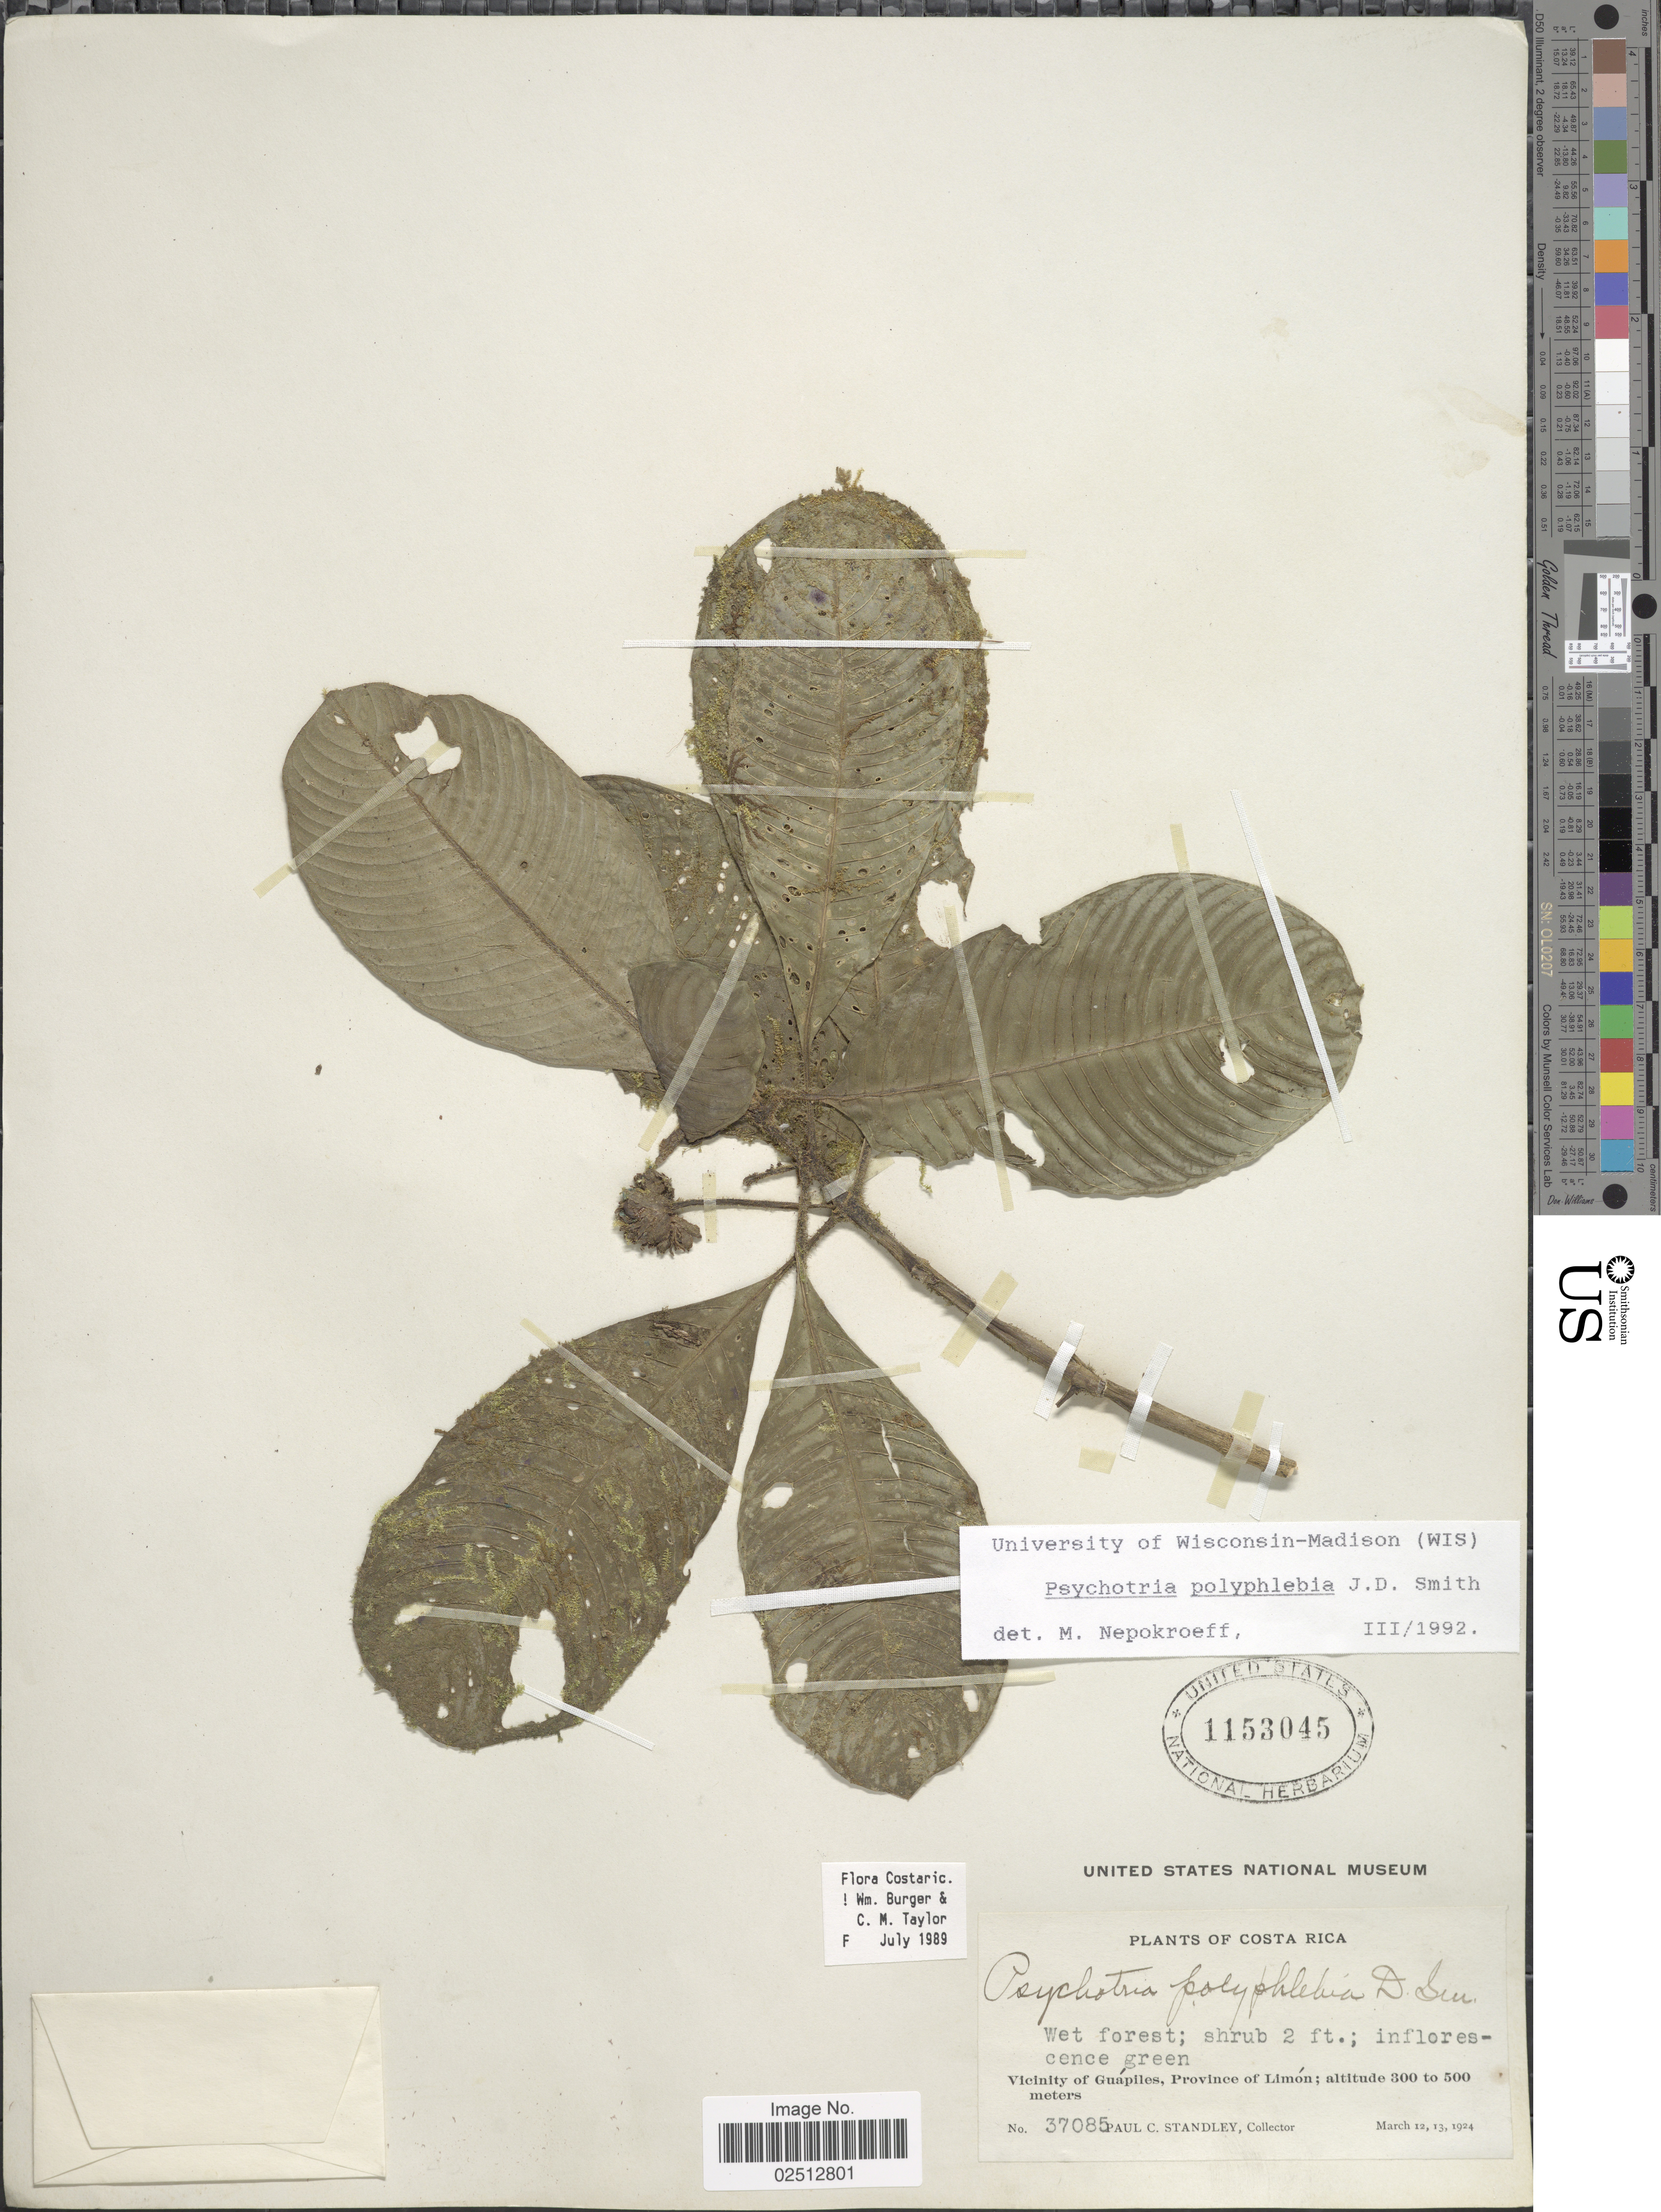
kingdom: Plantae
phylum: Tracheophyta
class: Magnoliopsida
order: Gentianales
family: Rubiaceae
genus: Psychotria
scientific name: Psychotria polyphlebia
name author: Donn. Sm.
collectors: P. C. Standley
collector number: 37085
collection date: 1924-03-12/1924-03-13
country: Costa Rica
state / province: Limón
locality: Vicinity of Guapiles, Province of Limon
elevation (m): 300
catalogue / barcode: US 1153045